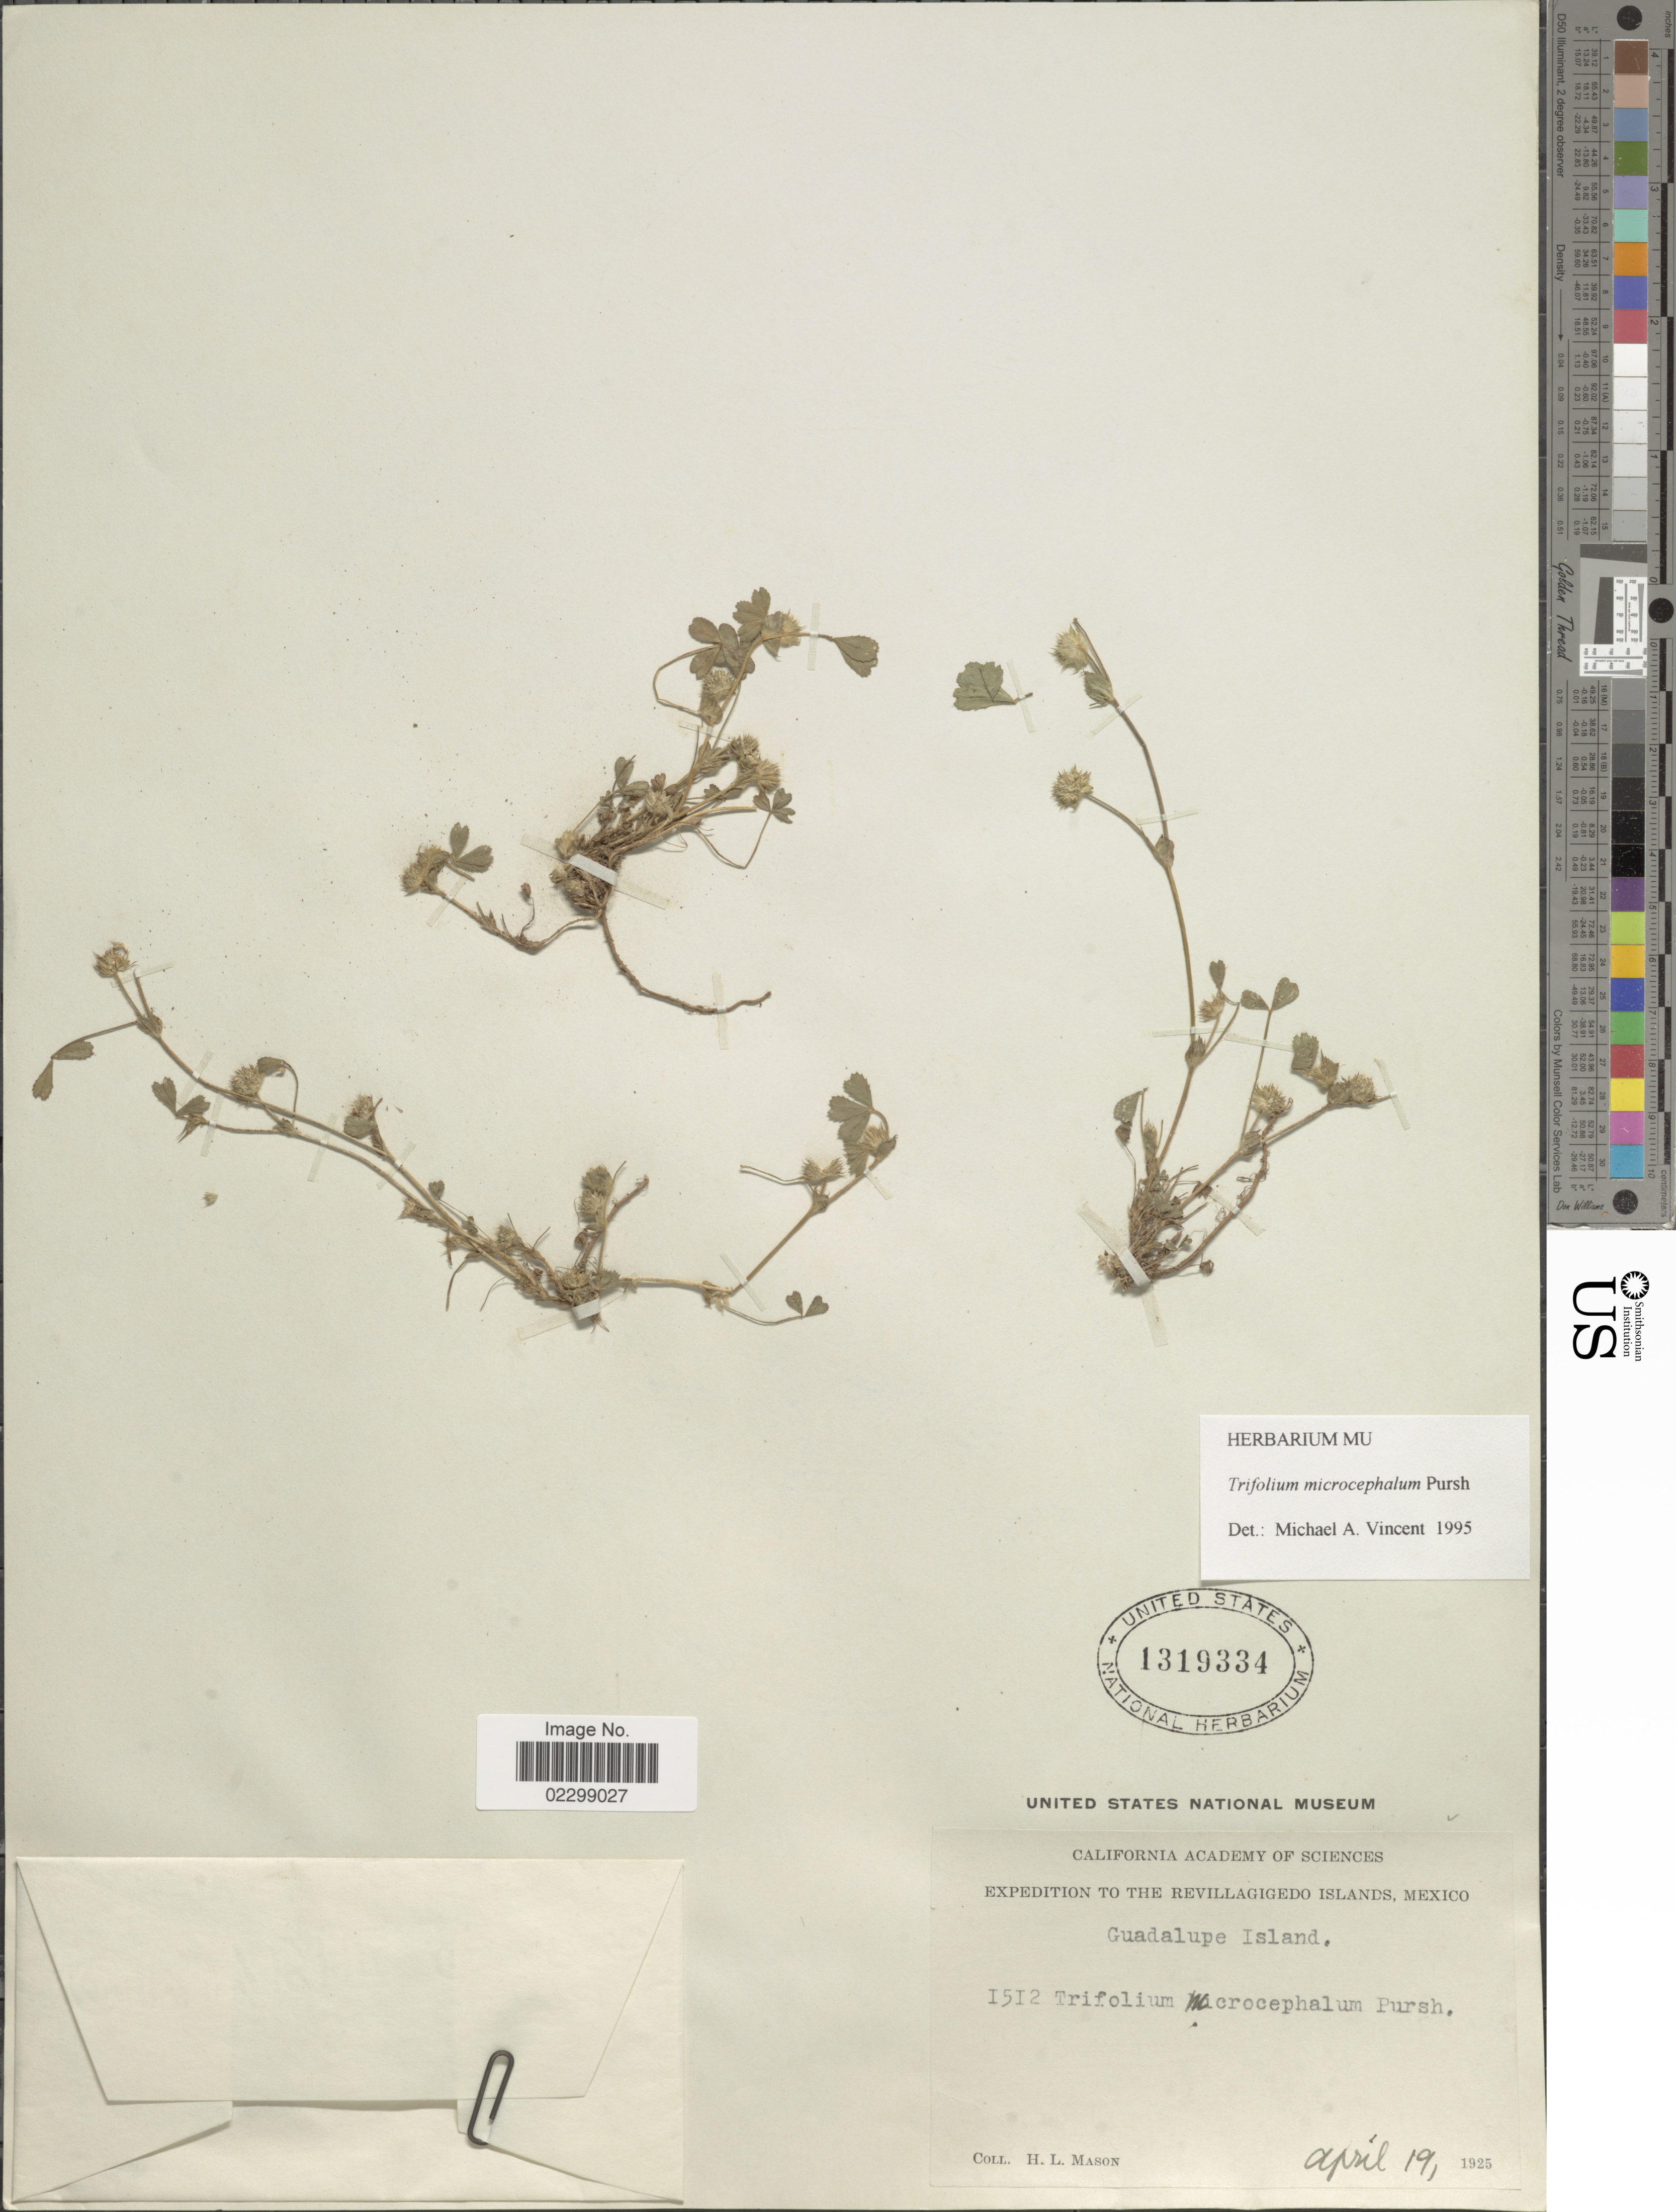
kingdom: Plantae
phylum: Tracheophyta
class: Magnoliopsida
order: Fabales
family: Fabaceae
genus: Trifolium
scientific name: Trifolium microcephalum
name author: Pursh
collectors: H. L. Mason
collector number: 1512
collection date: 1925-04-19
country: Mexico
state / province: Baja California Norte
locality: Guadalupe Island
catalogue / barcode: US 1319334